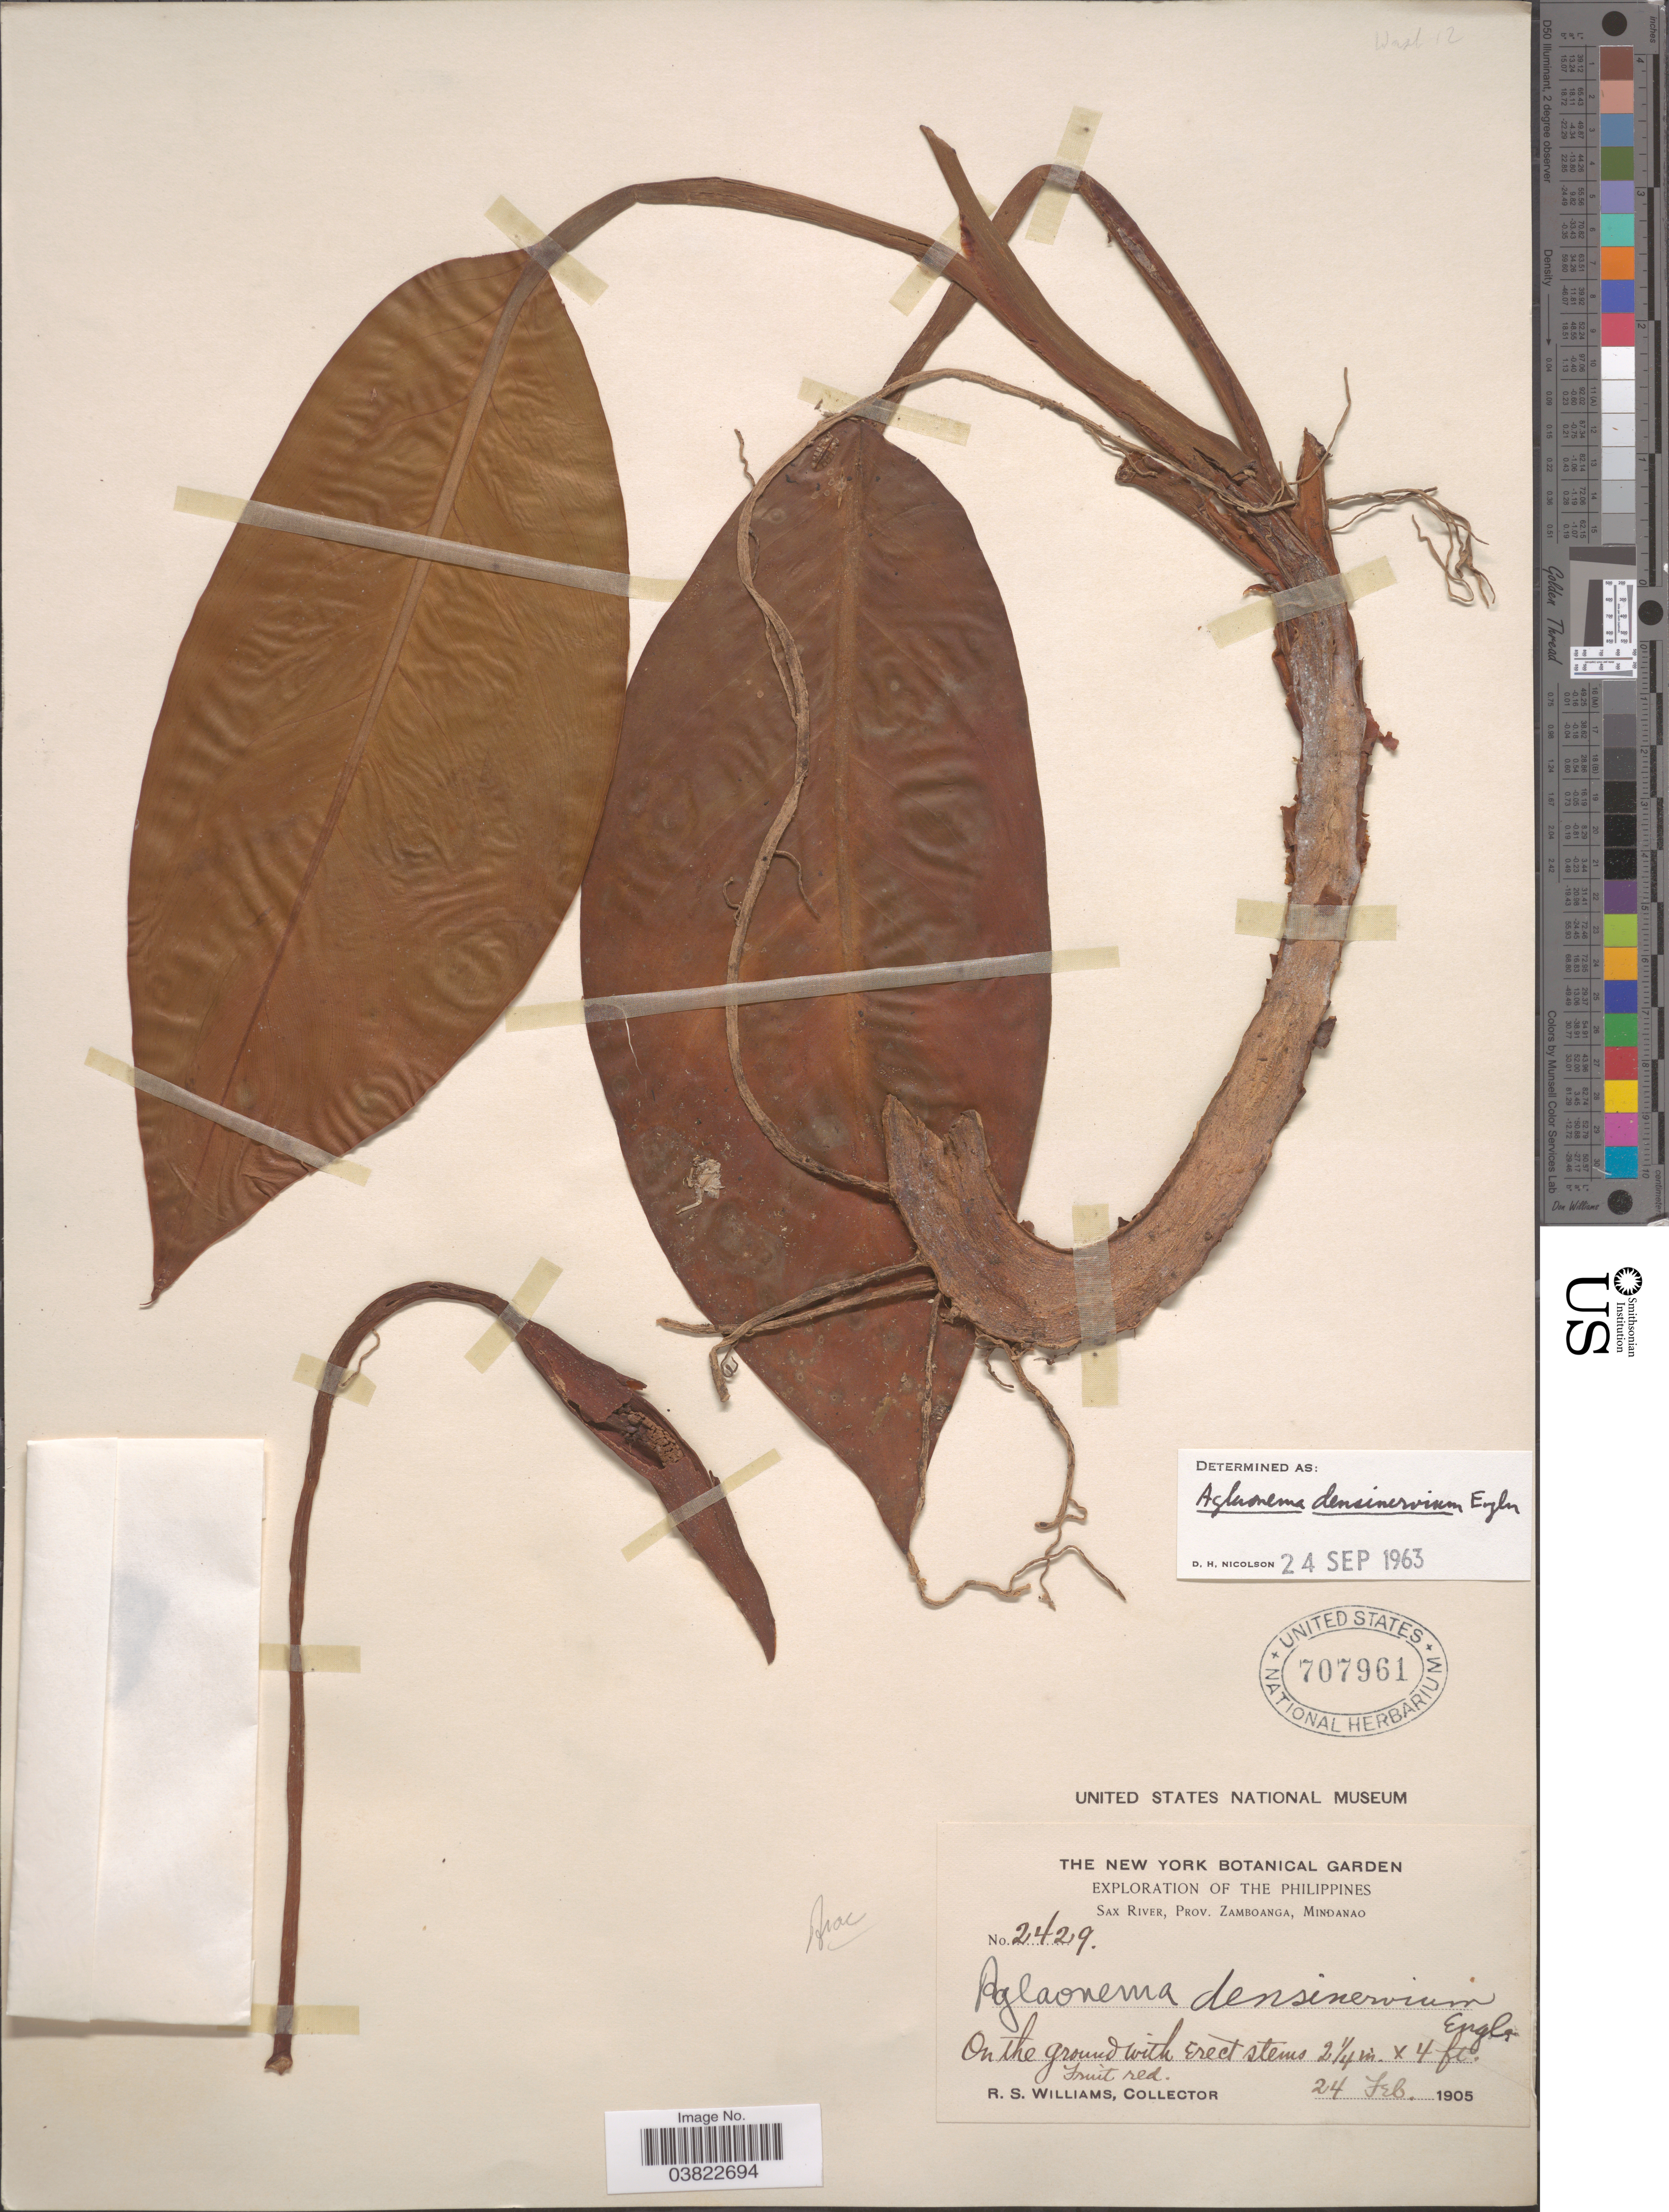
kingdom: Plantae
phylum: Tracheophyta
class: Liliopsida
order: Alismatales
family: Araceae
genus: Aglaonema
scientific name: Aglaonema densinervium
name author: Engl.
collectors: R. S. Williams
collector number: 2429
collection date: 1905-02-24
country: Philippines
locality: Sax River, Prov. Zamboanga, Mindanao.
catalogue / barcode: US 707961